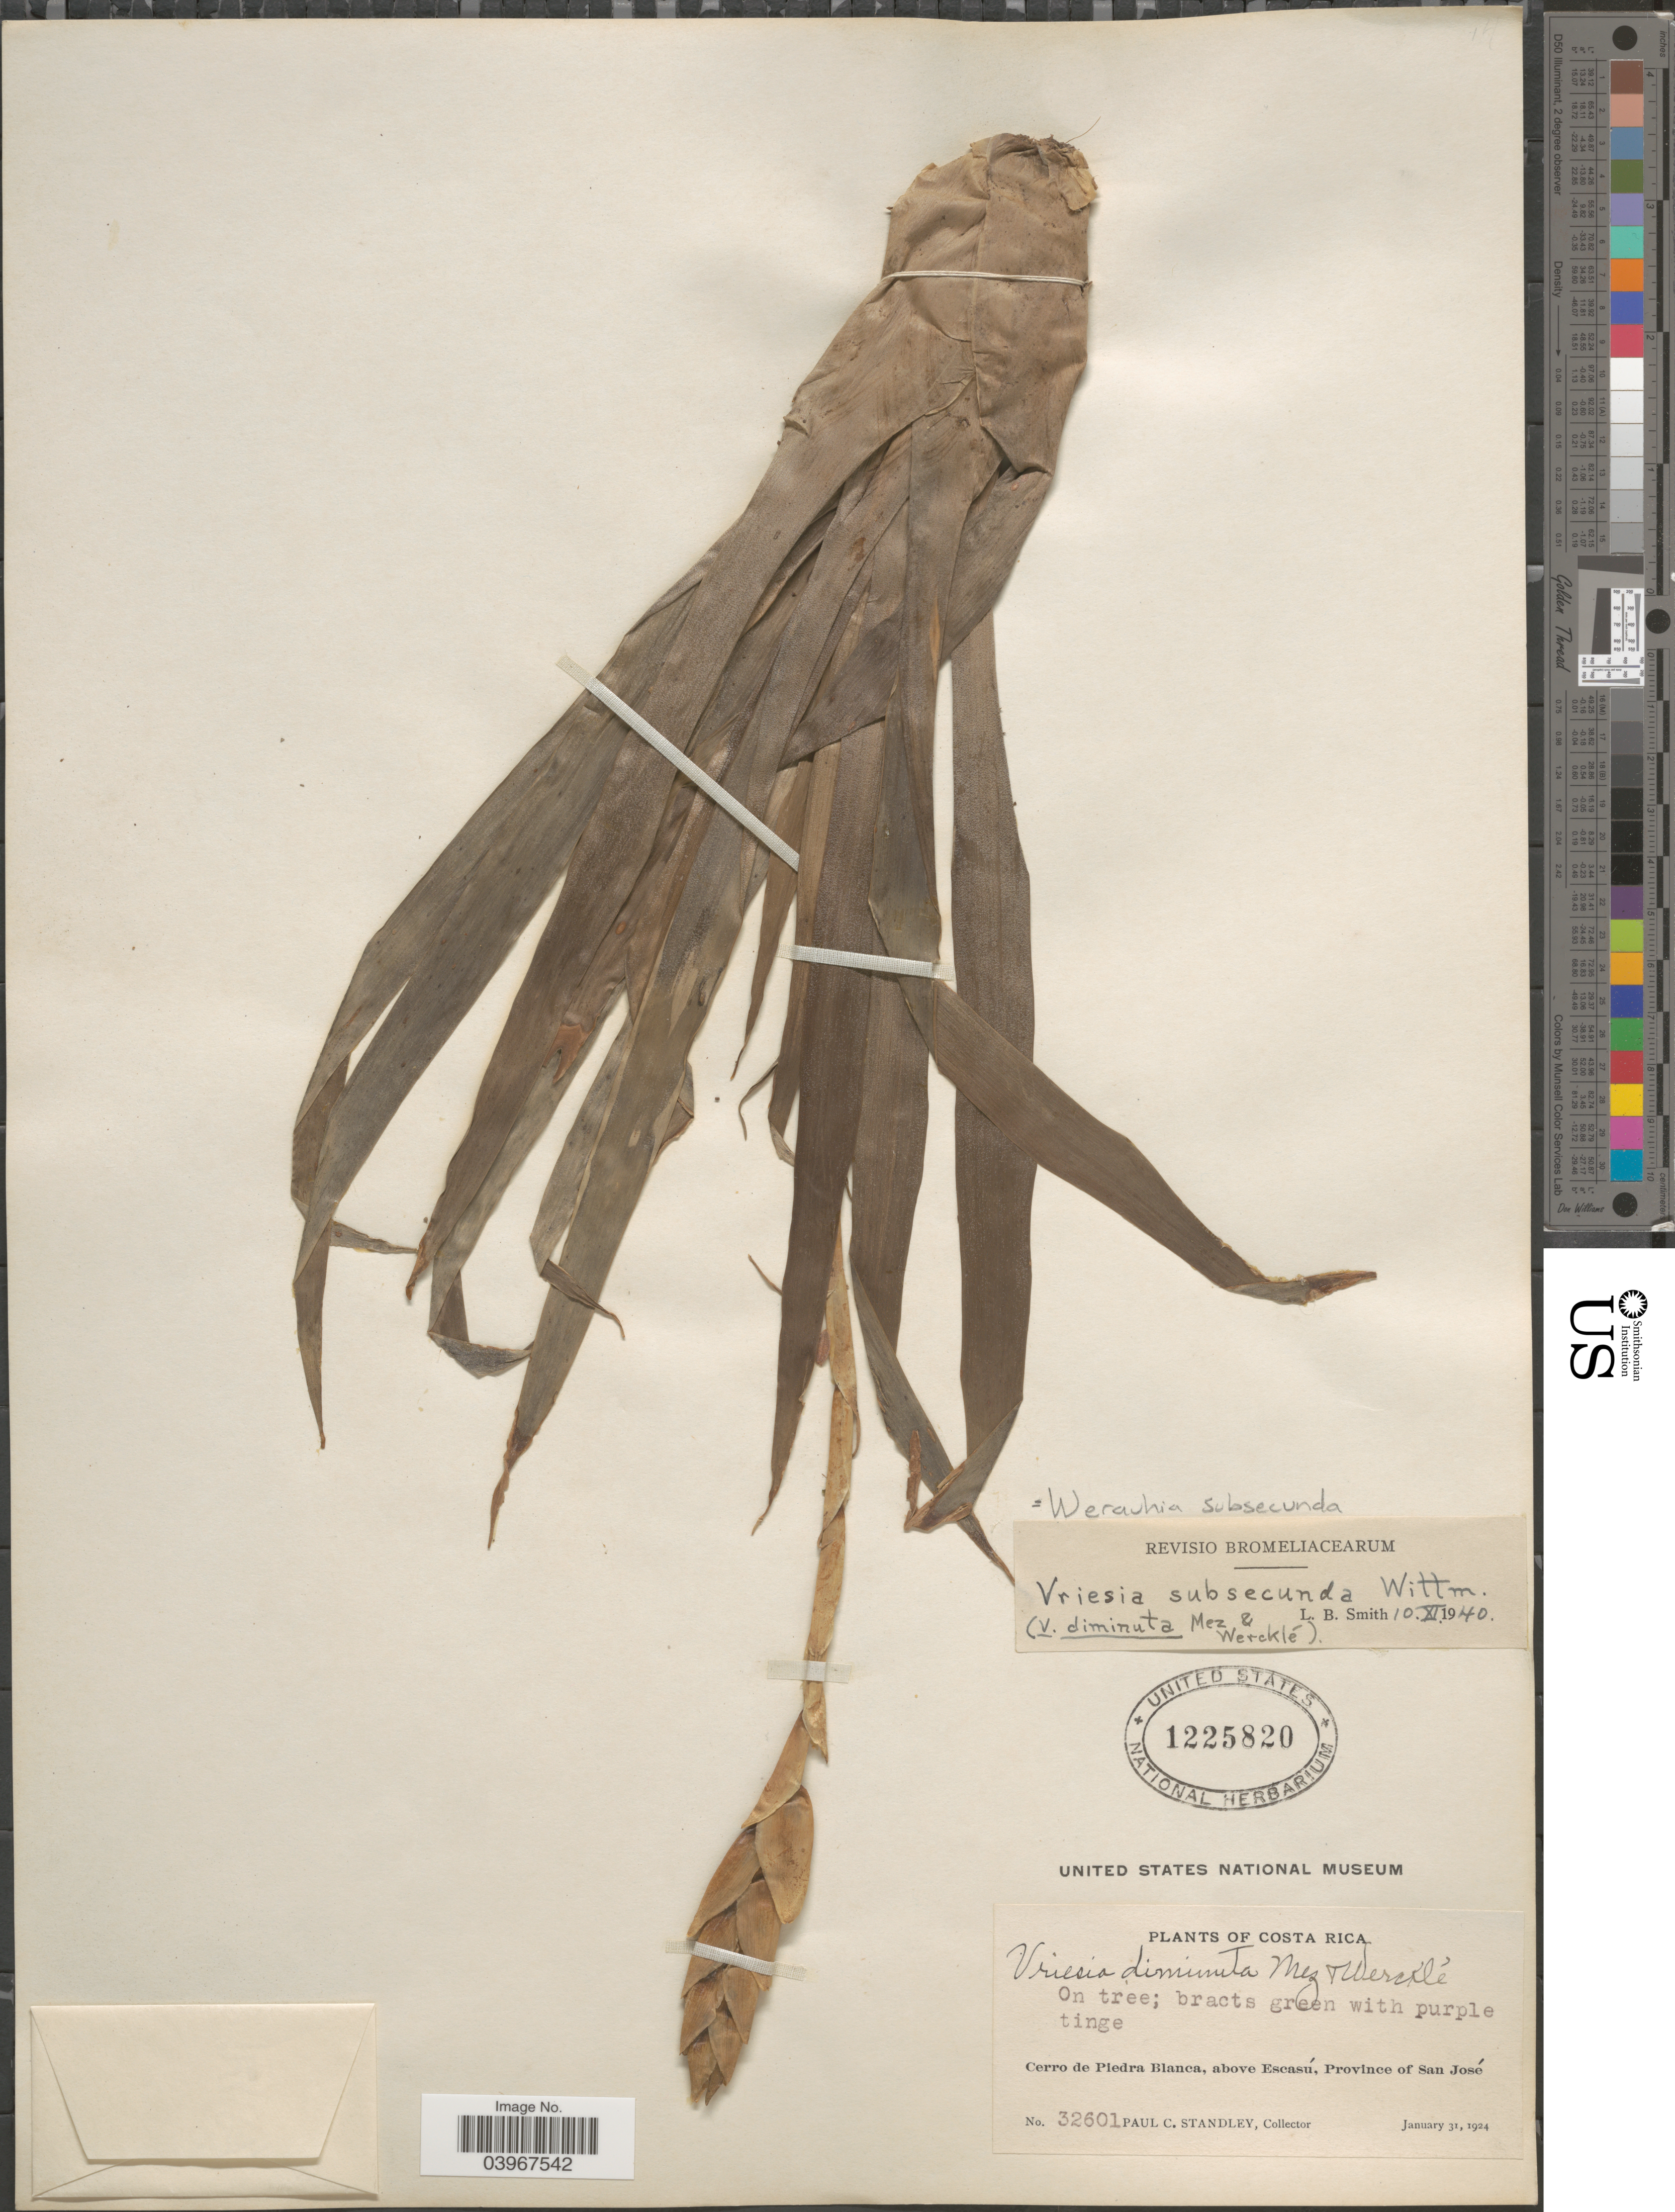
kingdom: Plantae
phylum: Tracheophyta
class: Liliopsida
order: Poales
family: Bromeliaceae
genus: Werauhia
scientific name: Werauhia subsecunda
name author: (Wittm.) J.R. Grant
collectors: P. C. Standley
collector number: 32601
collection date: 1924-01-31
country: Costa Rica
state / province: San José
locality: Cerro de Piedra Blanca, above Escasú.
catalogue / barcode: US 1225820